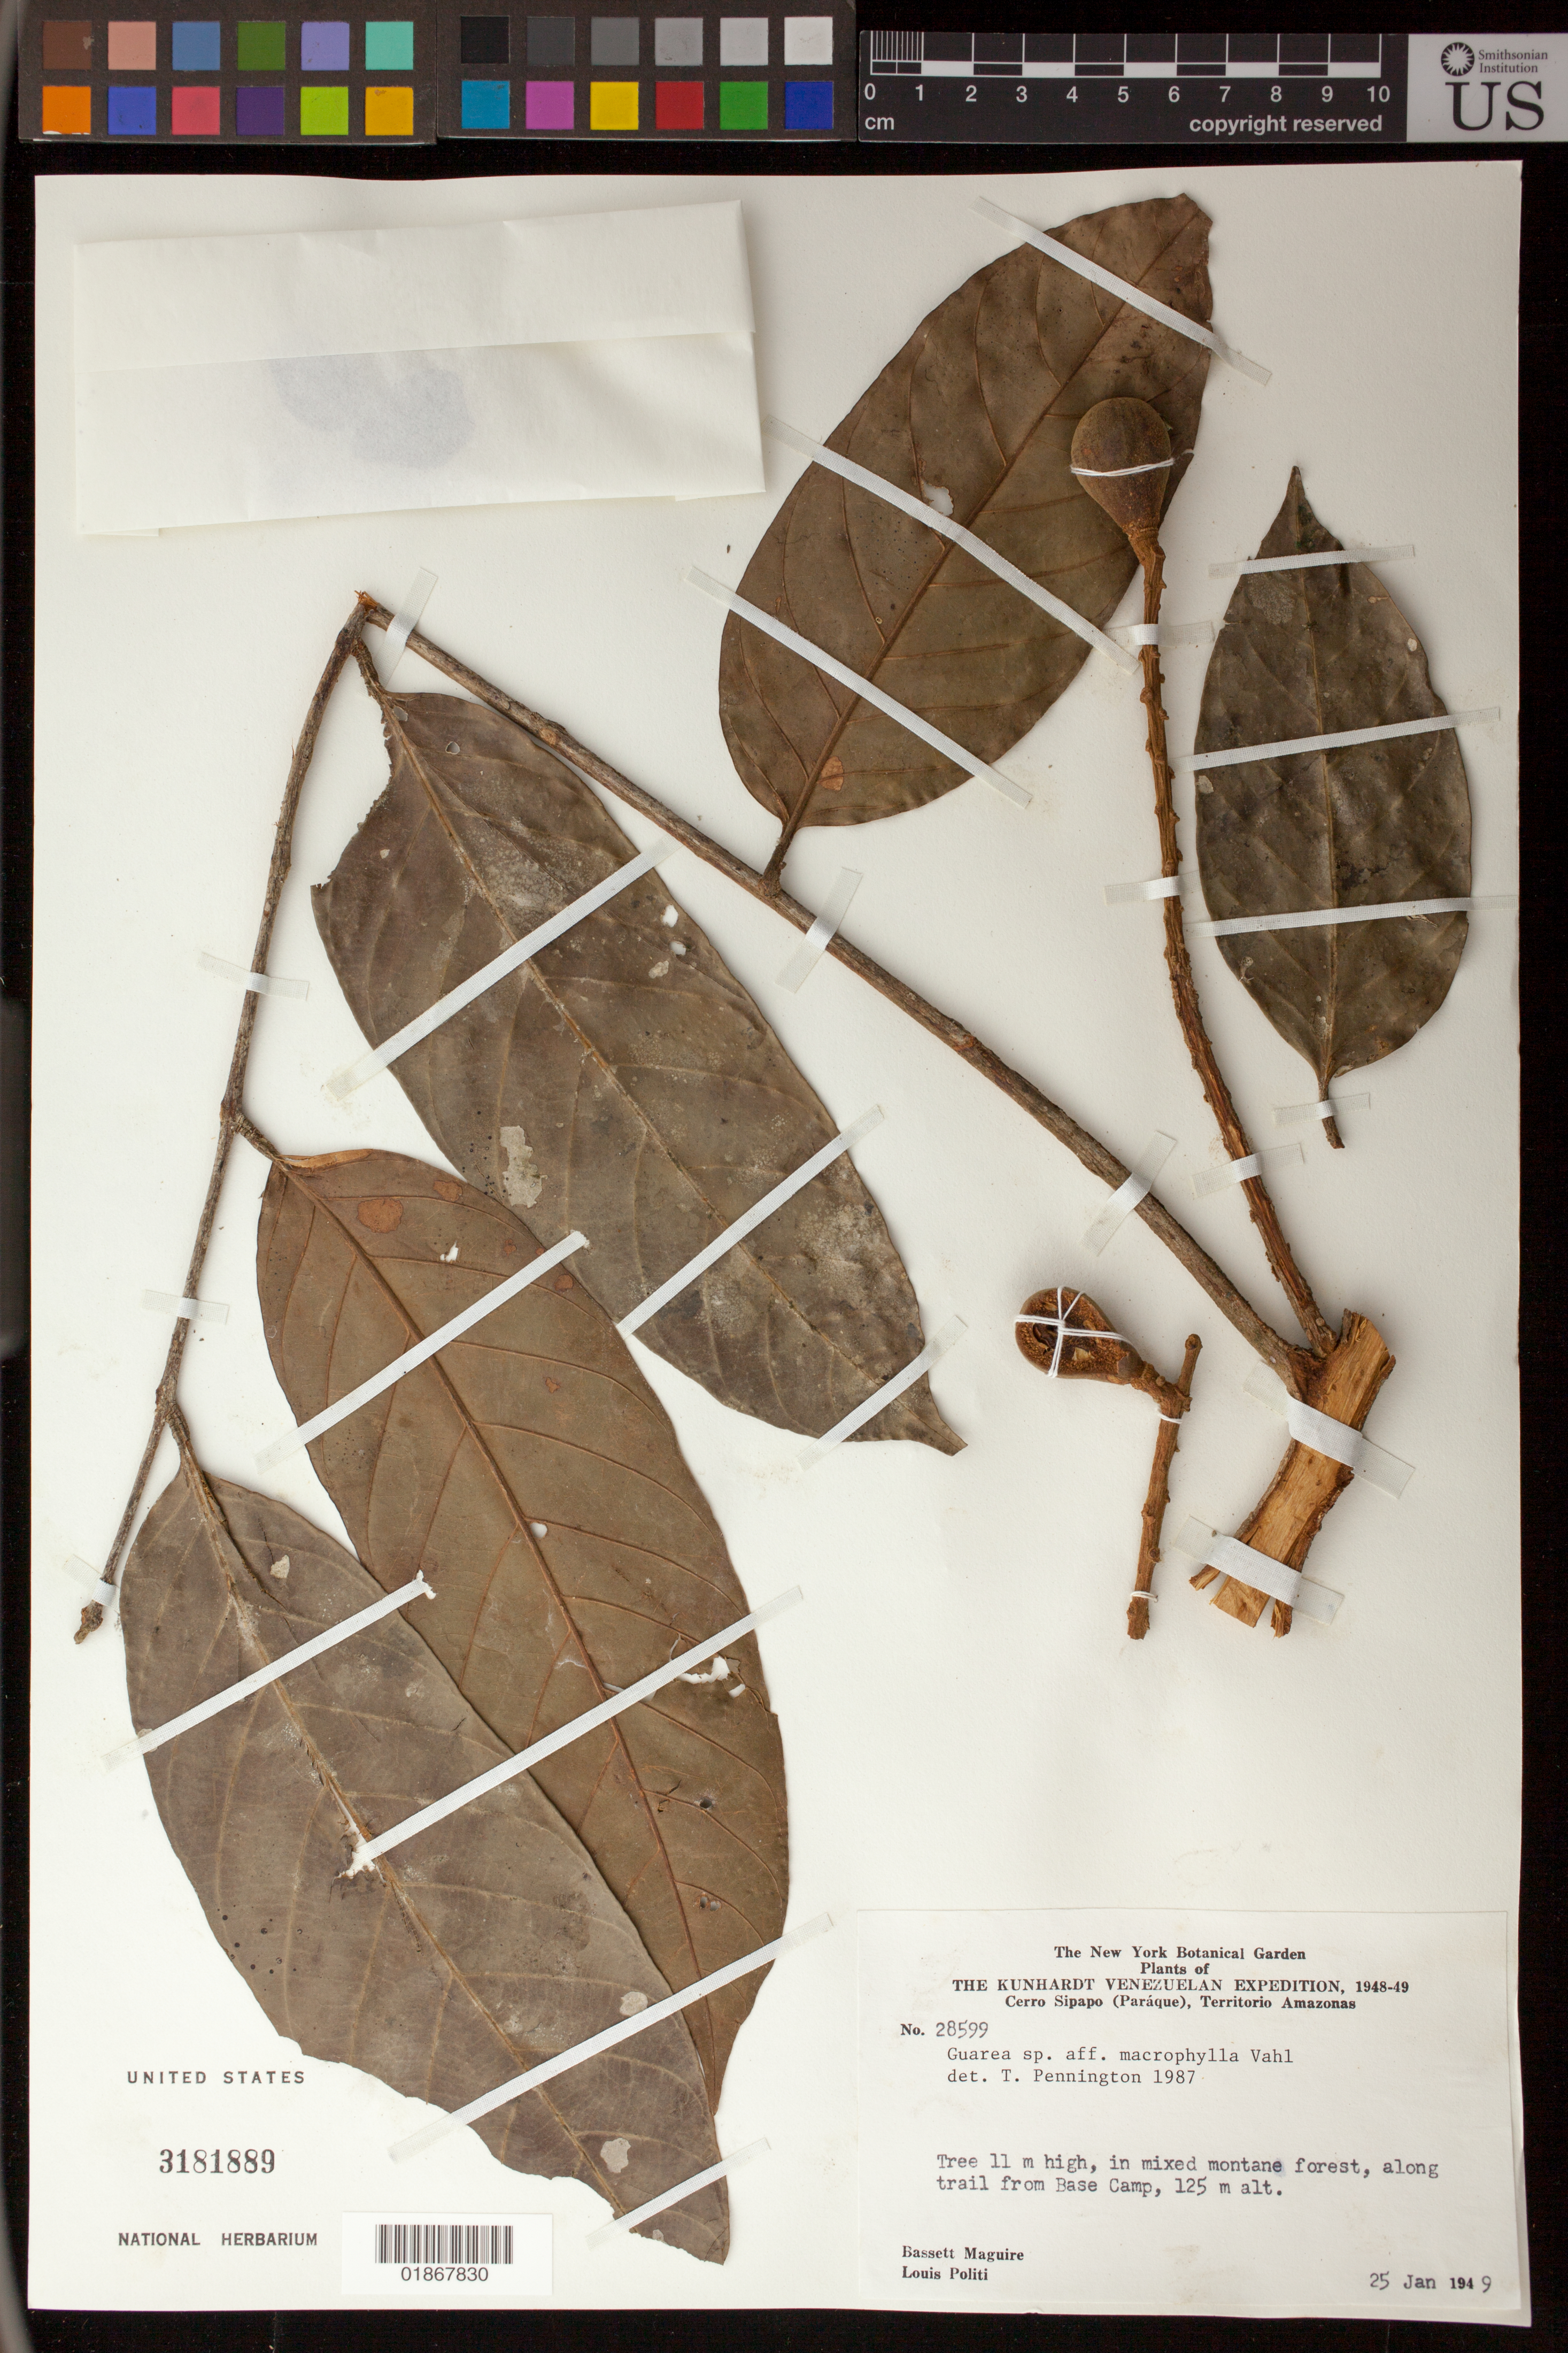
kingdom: Plantae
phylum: Tracheophyta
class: Magnoliopsida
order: Sapindales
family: Meliaceae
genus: Guarea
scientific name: Guarea macrophylla subsp. pachycarpa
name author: (C. DC.) T.D. Penn.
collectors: B. Maguire & L. Politti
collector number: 28599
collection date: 1949-01-25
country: Venezuela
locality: Cerro Sipapo (Paráque), Territorio Amazonas. Along trail from Base Camp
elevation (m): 125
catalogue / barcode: US 3181889